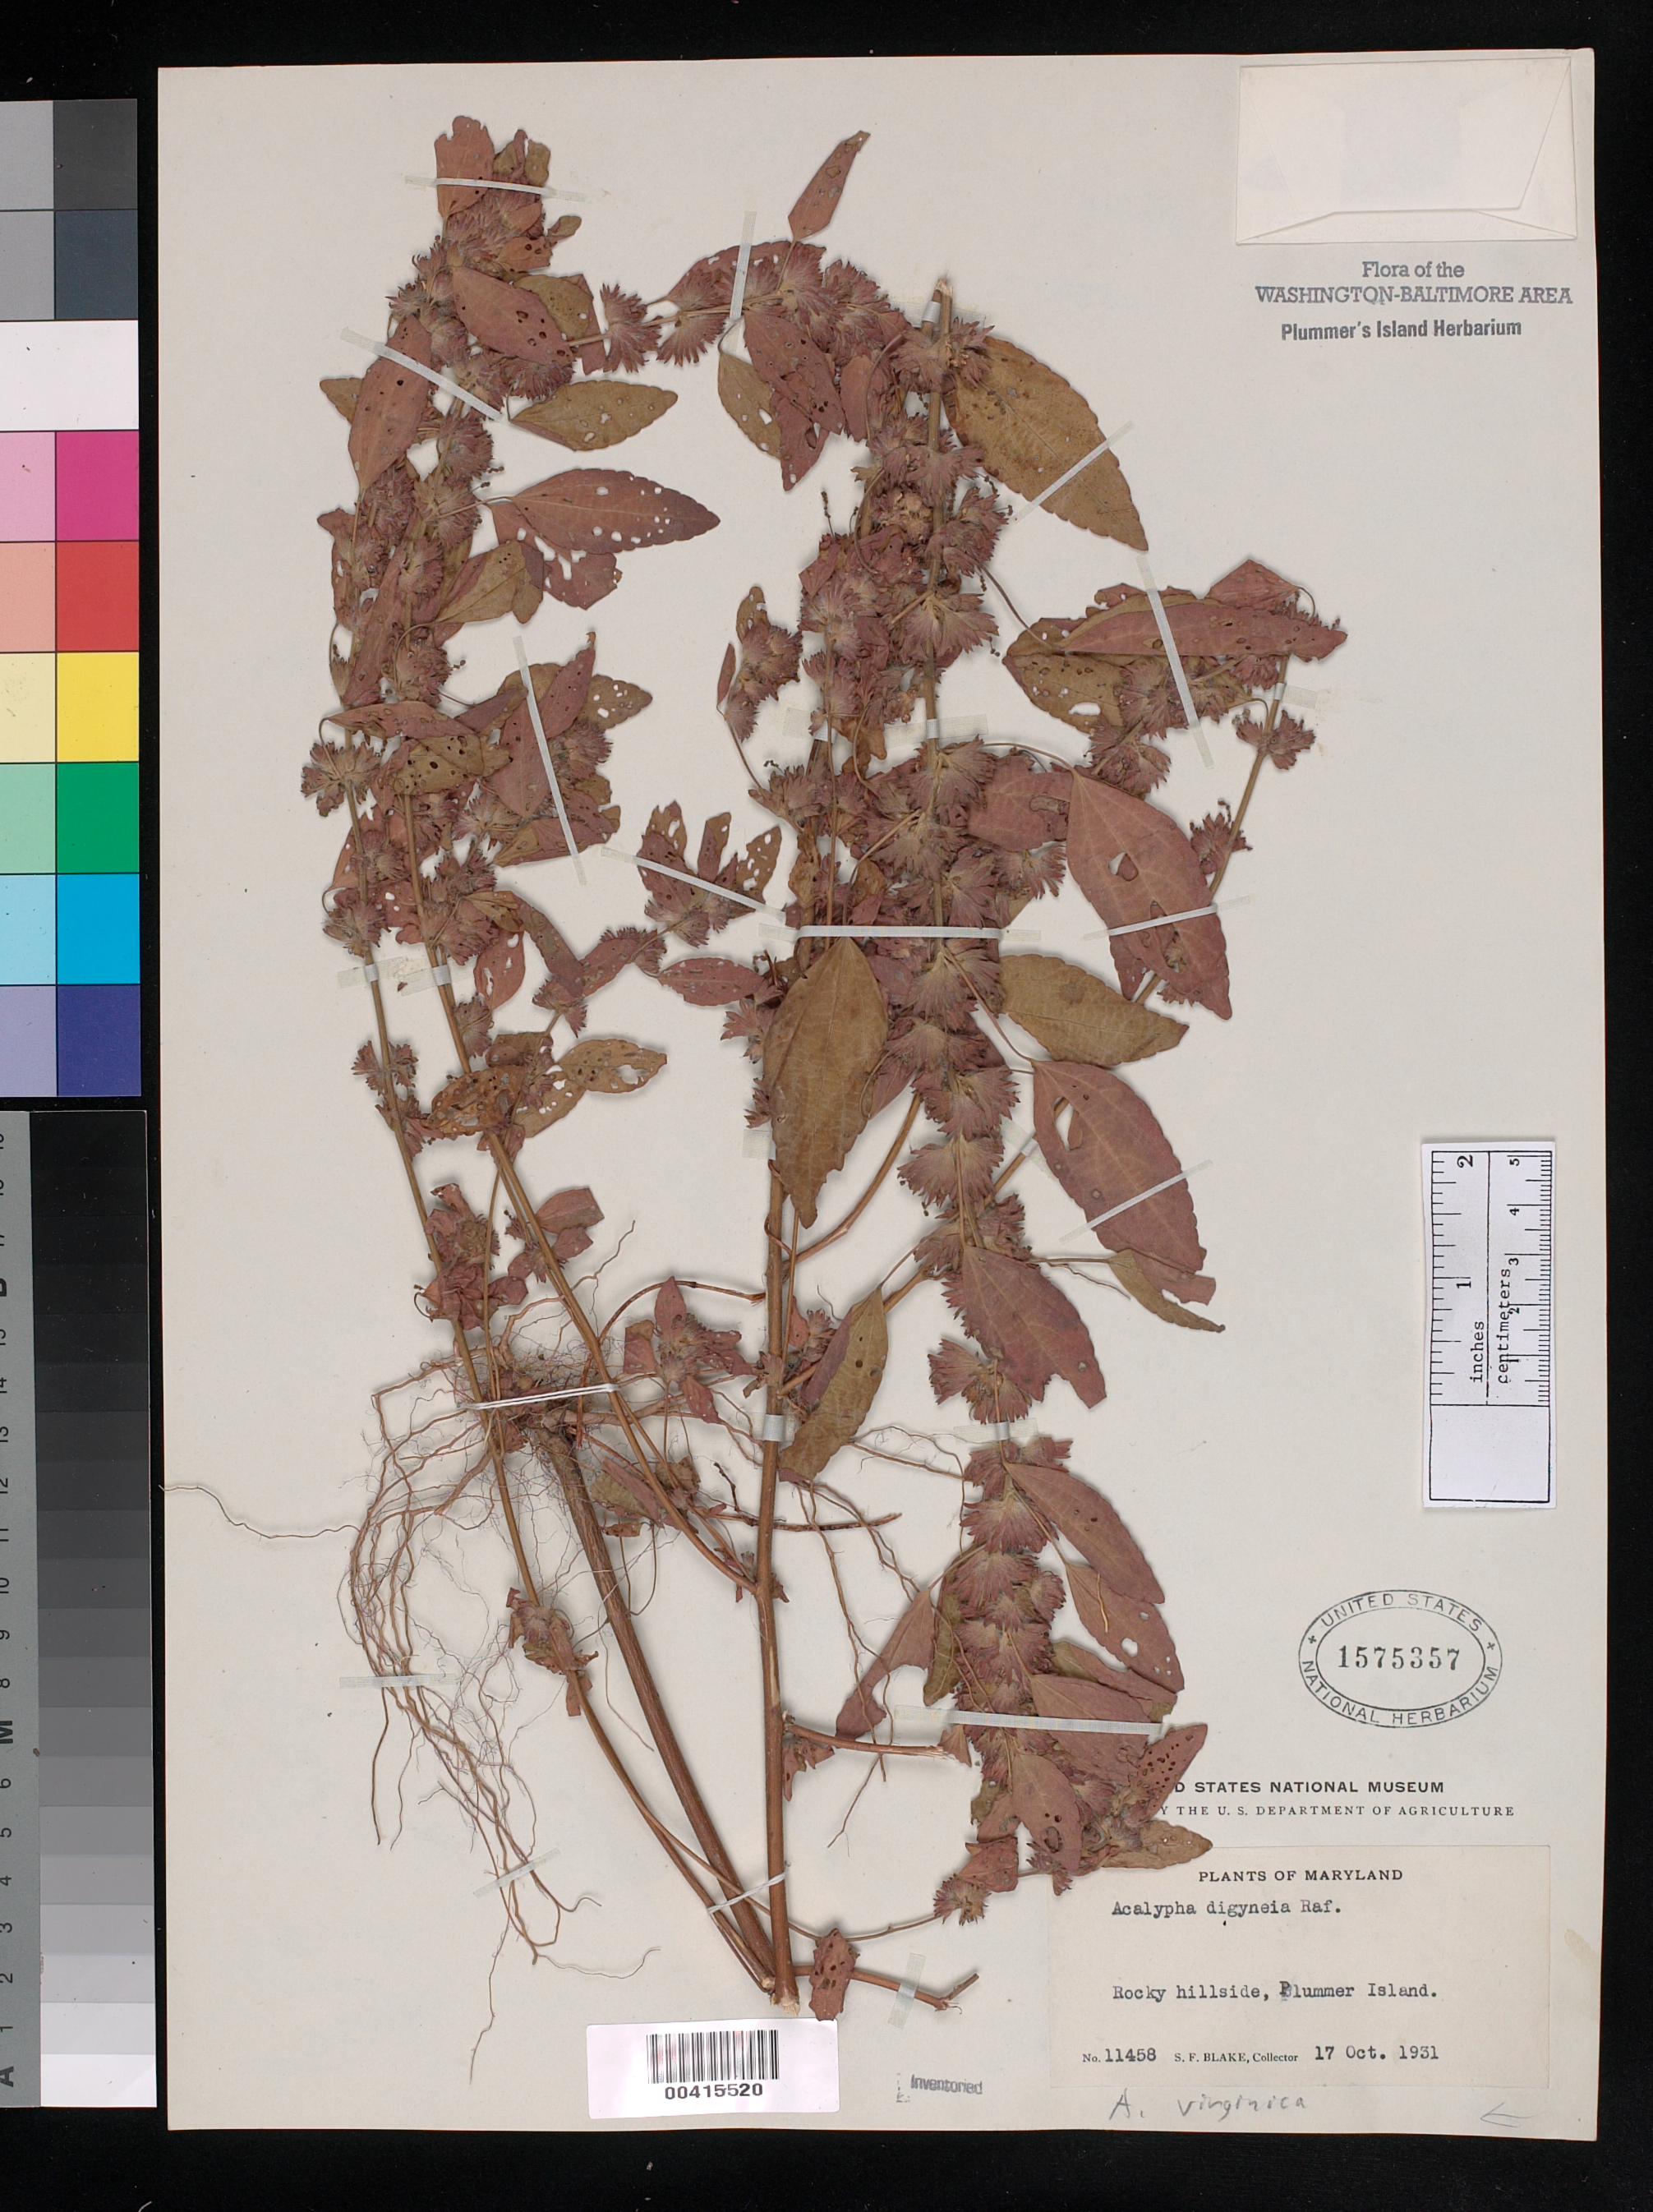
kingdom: Plantae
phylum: Tracheophyta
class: Magnoliopsida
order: Malpighiales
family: Euphorbiaceae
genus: Acalypha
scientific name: Acalypha virginica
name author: L.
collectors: S. Blake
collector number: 11458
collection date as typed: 17 Oct 1931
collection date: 1931-10-17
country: United States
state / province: Maryland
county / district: Montgomery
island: Plummers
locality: Plummer's Island C. & O. Canal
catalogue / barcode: US 1575357